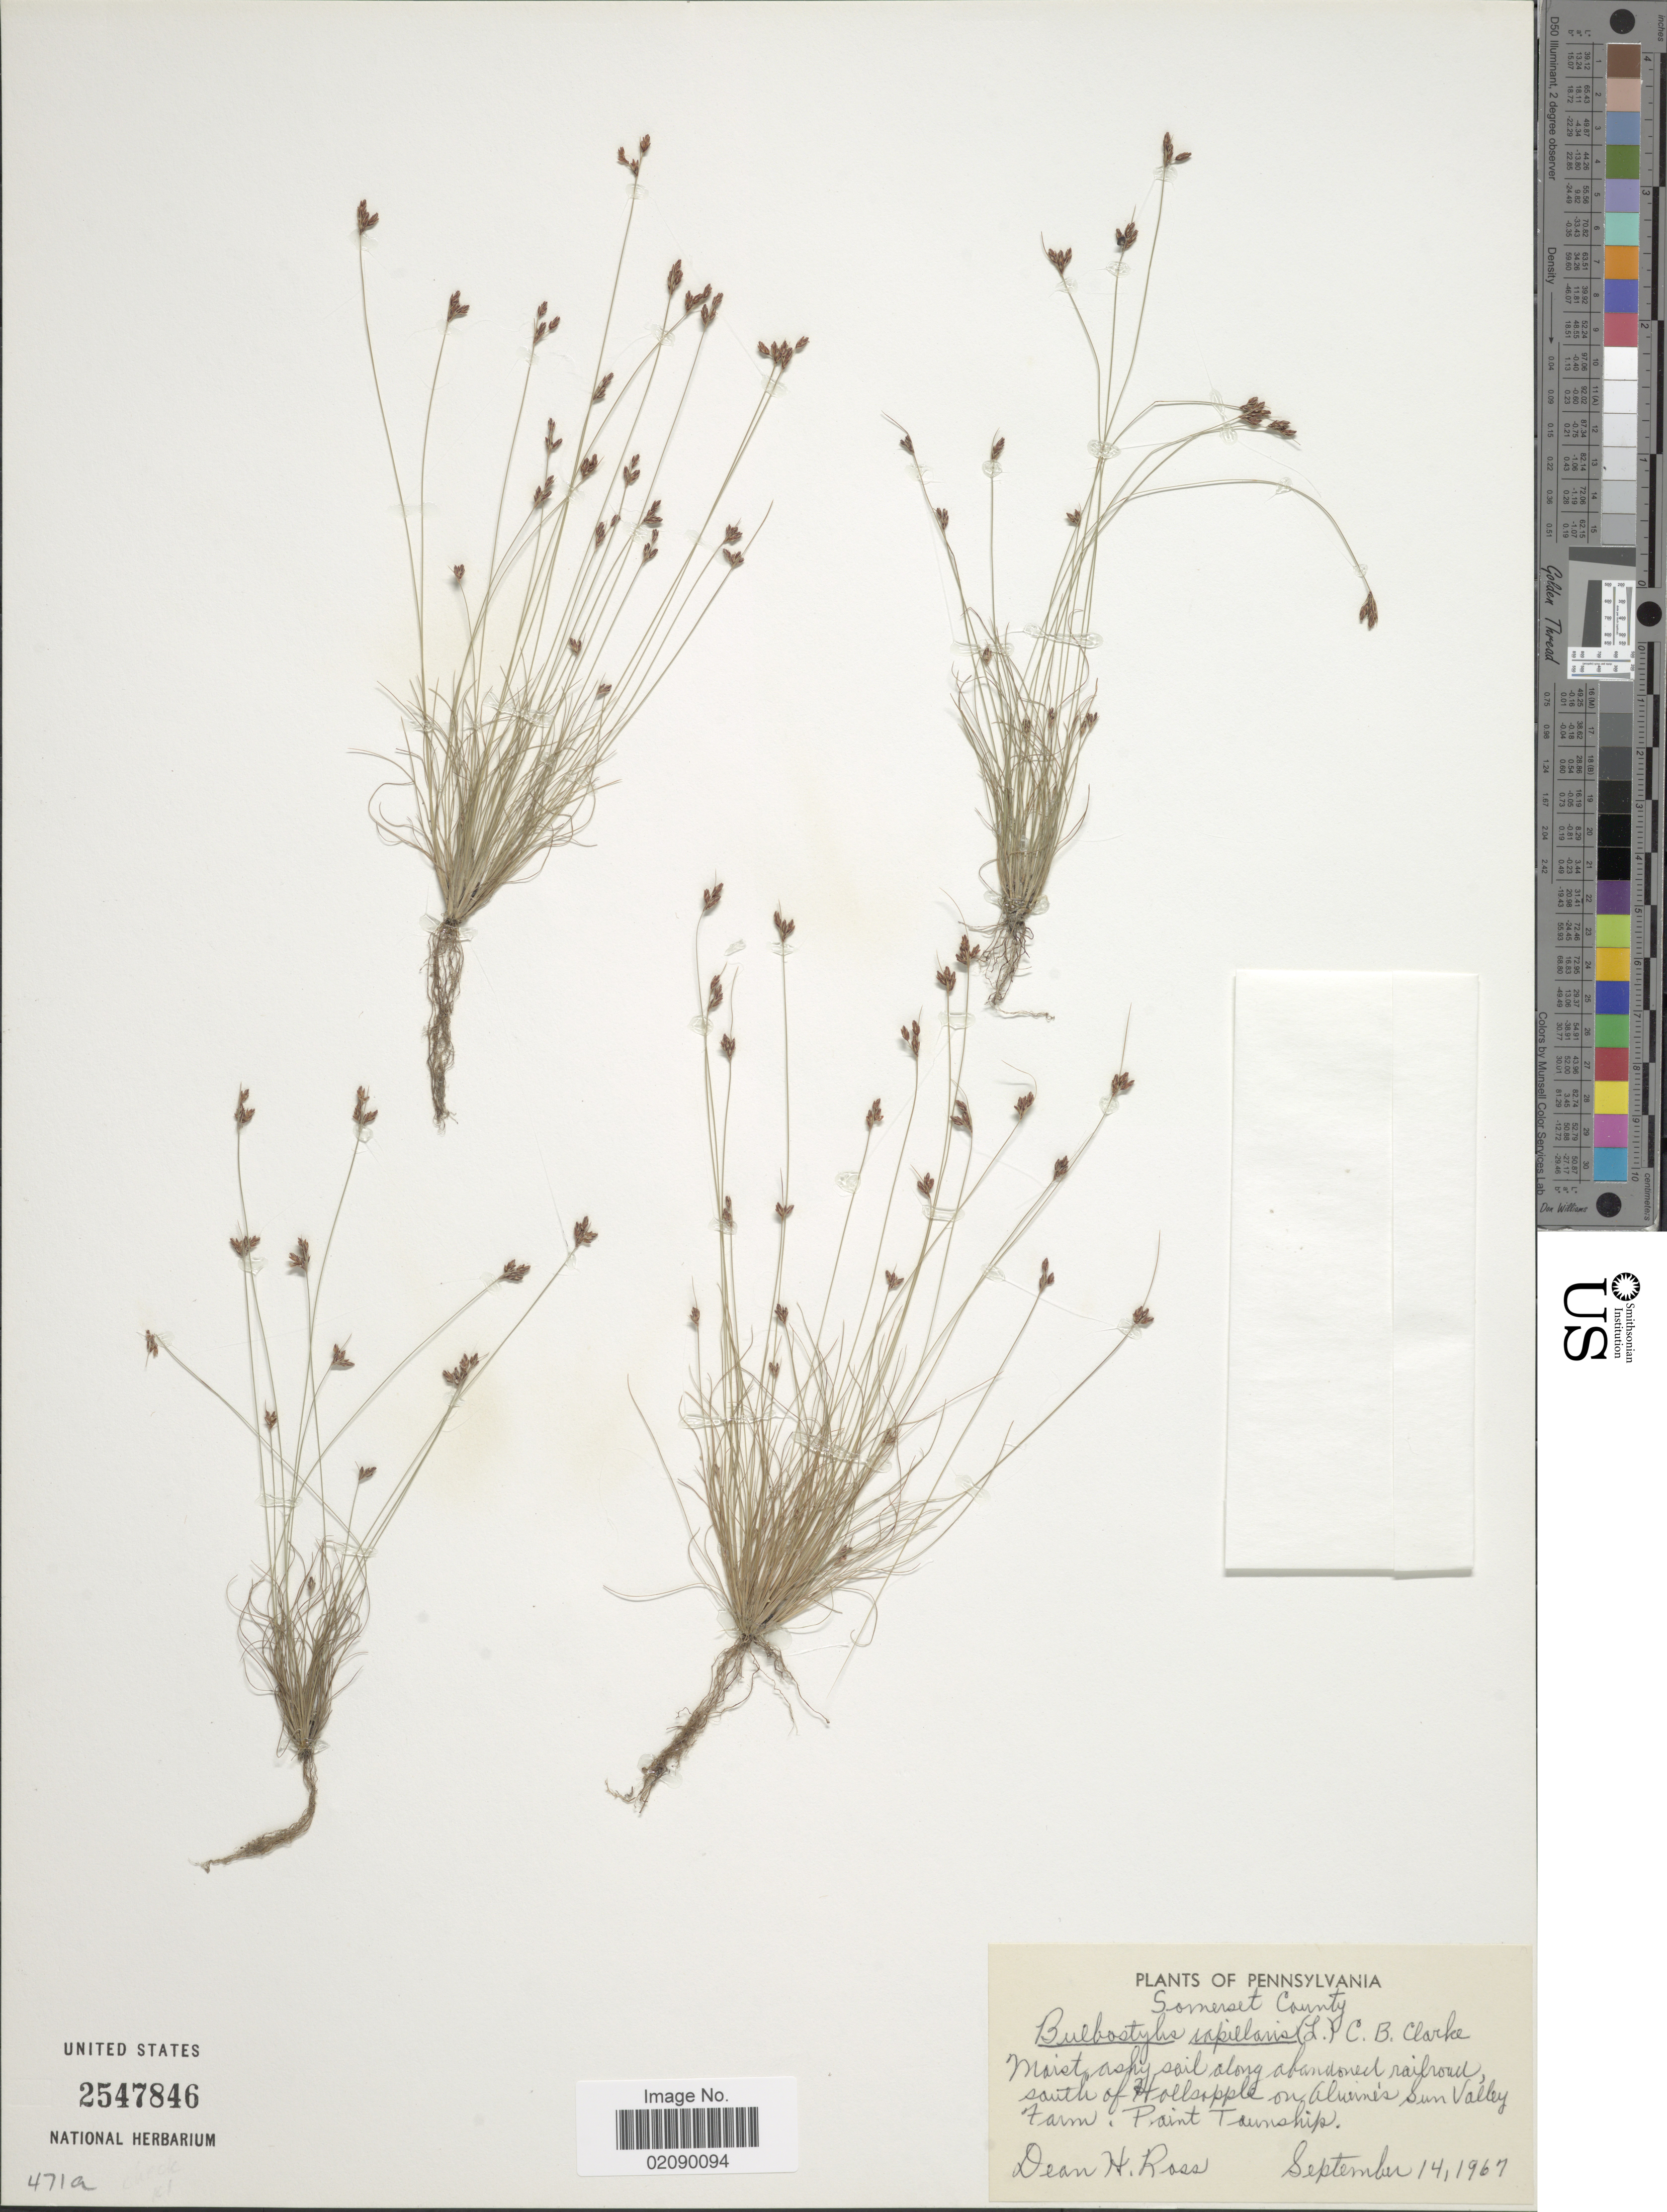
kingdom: Plantae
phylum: Tracheophyta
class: Liliopsida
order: Poales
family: Cyperaceae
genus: Bulbostylis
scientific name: Bulbostylis capillaris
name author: (L.) Kunth ex C.B. Clarke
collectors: D. Ross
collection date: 1967-09-14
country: United States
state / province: Pennsylvania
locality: Somerset County, Moist, ashy, soil along abandoned railroad, south of Hollsapple on Alwines Sun Valley Farm, Point Township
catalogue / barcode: US 2547846